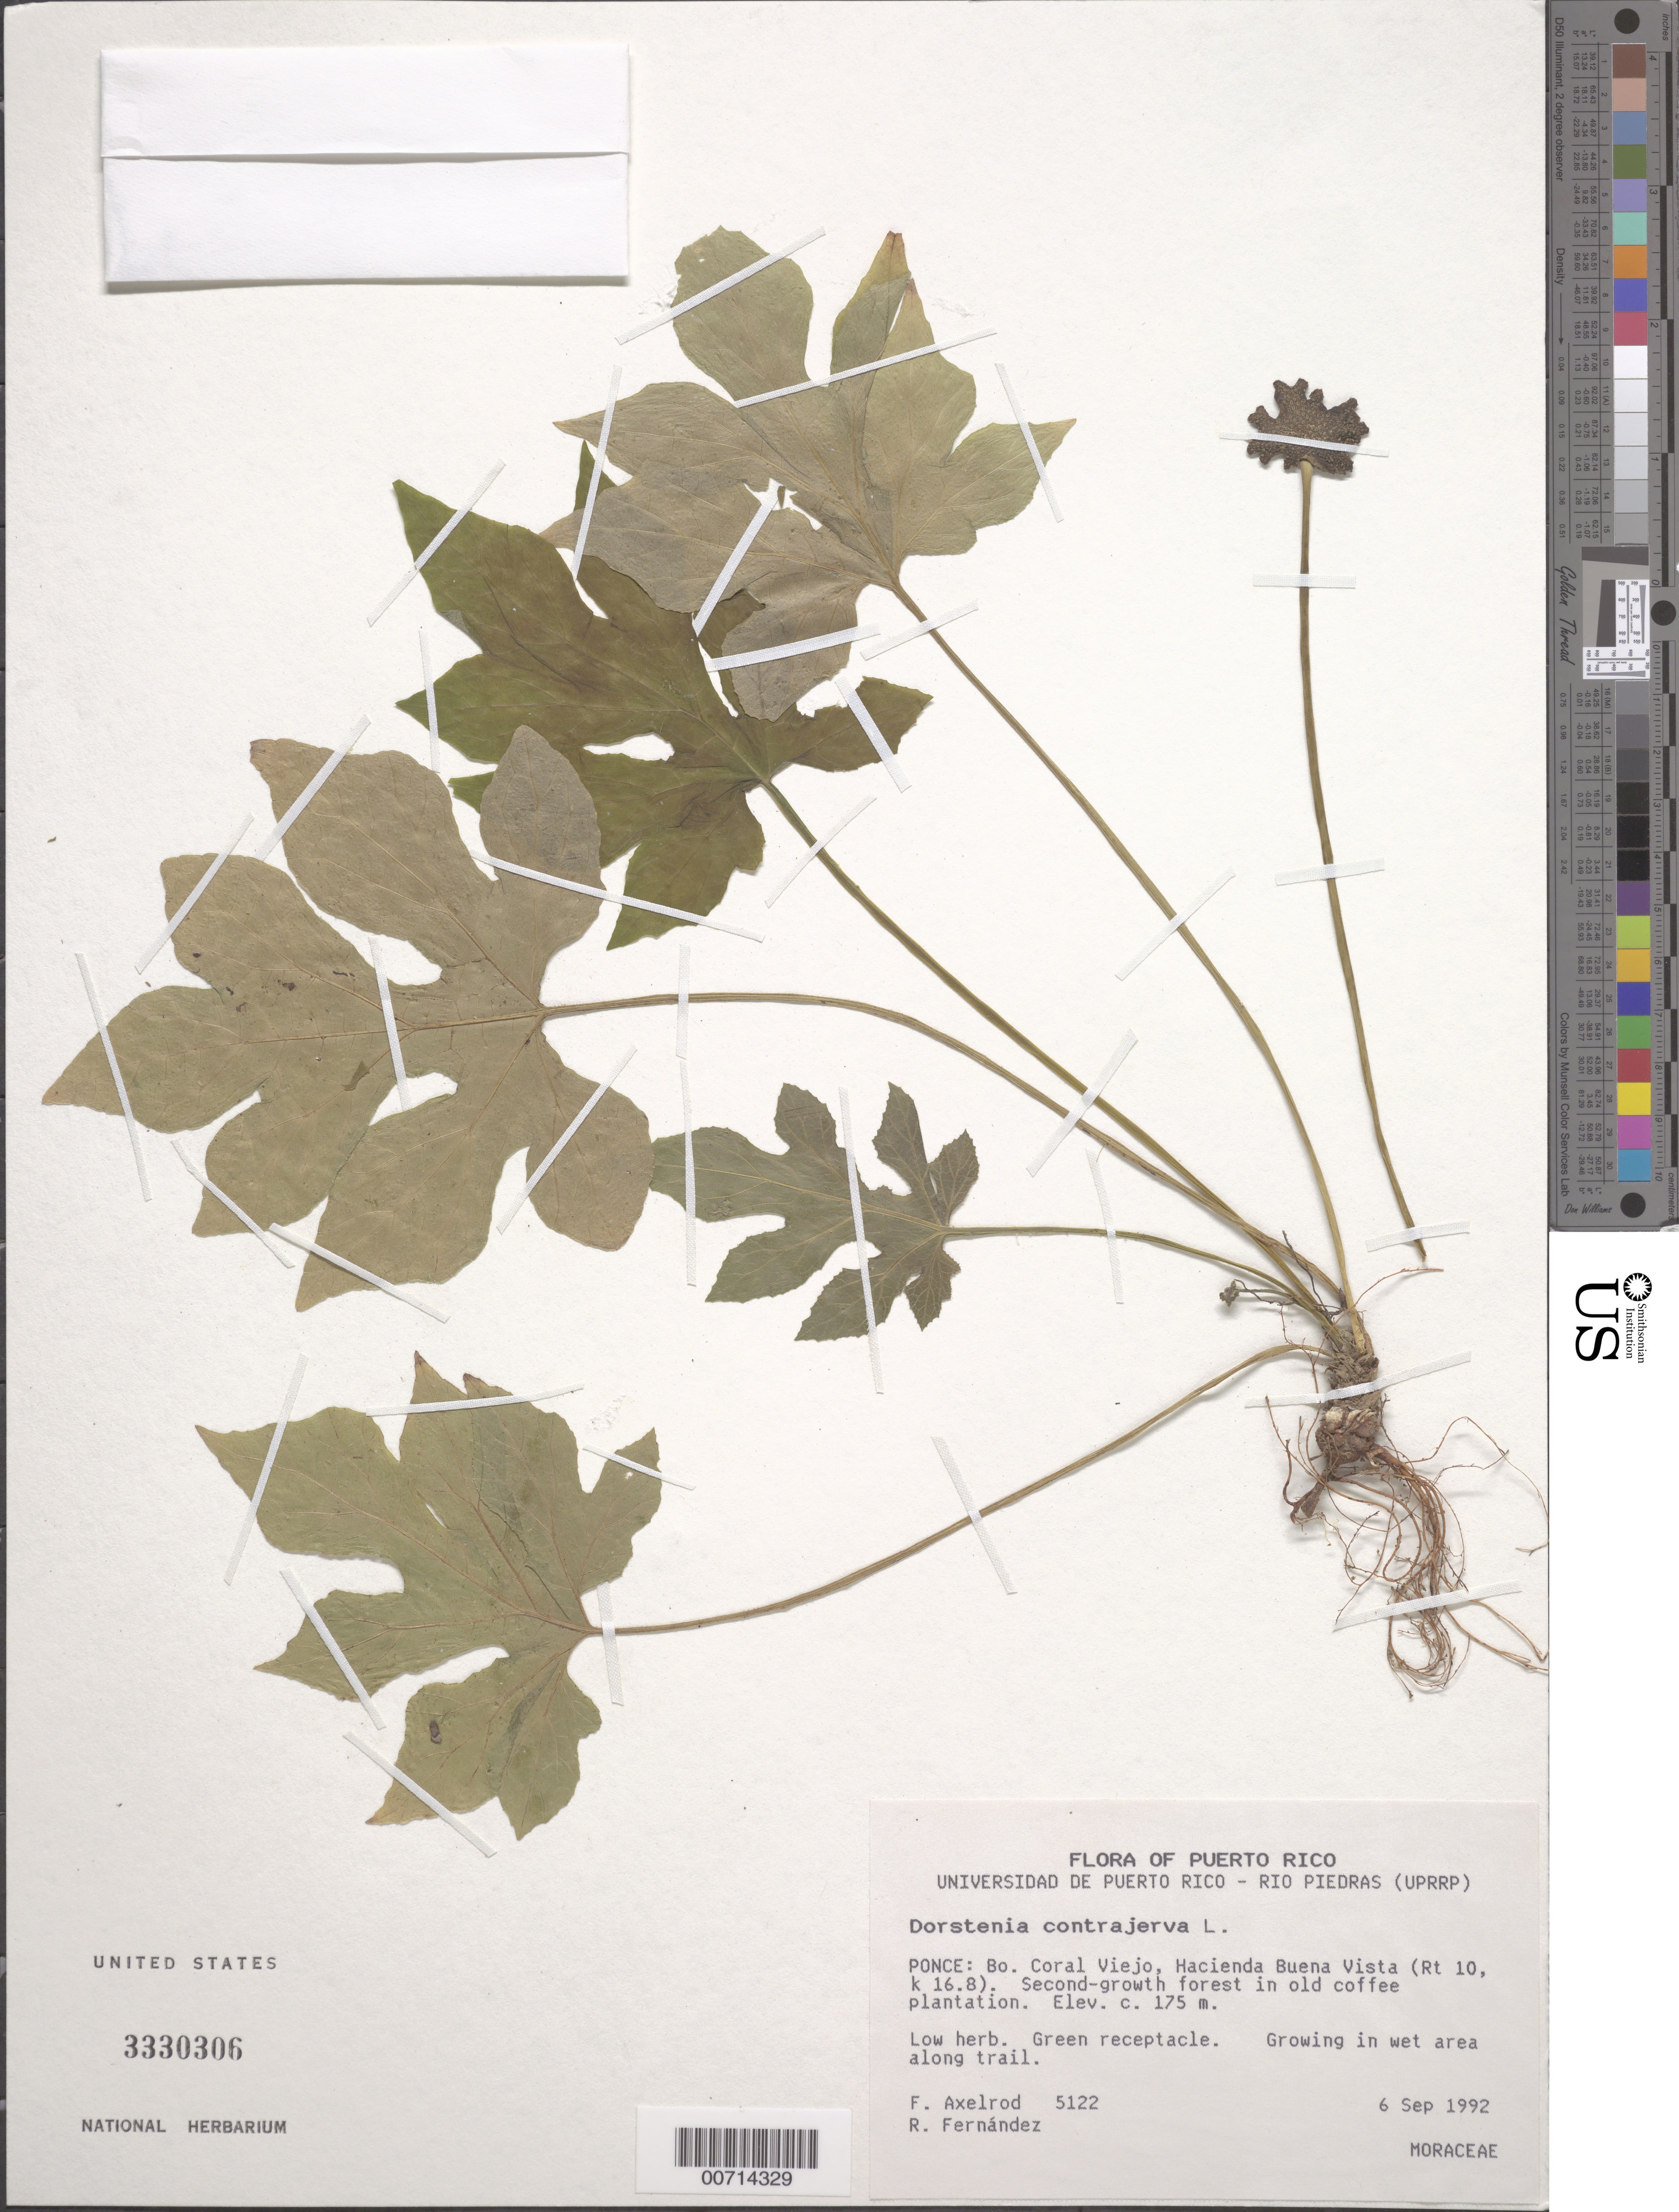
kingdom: Plantae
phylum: Tracheophyta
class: Magnoliopsida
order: Rosales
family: Moraceae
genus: Dorstenia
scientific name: Dorstenia contrajerva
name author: L.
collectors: F. S. Axelrod & R. Fernandez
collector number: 5122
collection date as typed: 06 Sep 1992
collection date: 1992-09-06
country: Puerto Rico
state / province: Ponce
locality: Bo. Coral Viejo, Hacienda Buena Vista (rte 10, km 16.8)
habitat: Second-growth forest in old coffee plantation; growing in wet area along trail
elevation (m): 175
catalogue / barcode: US 3330306